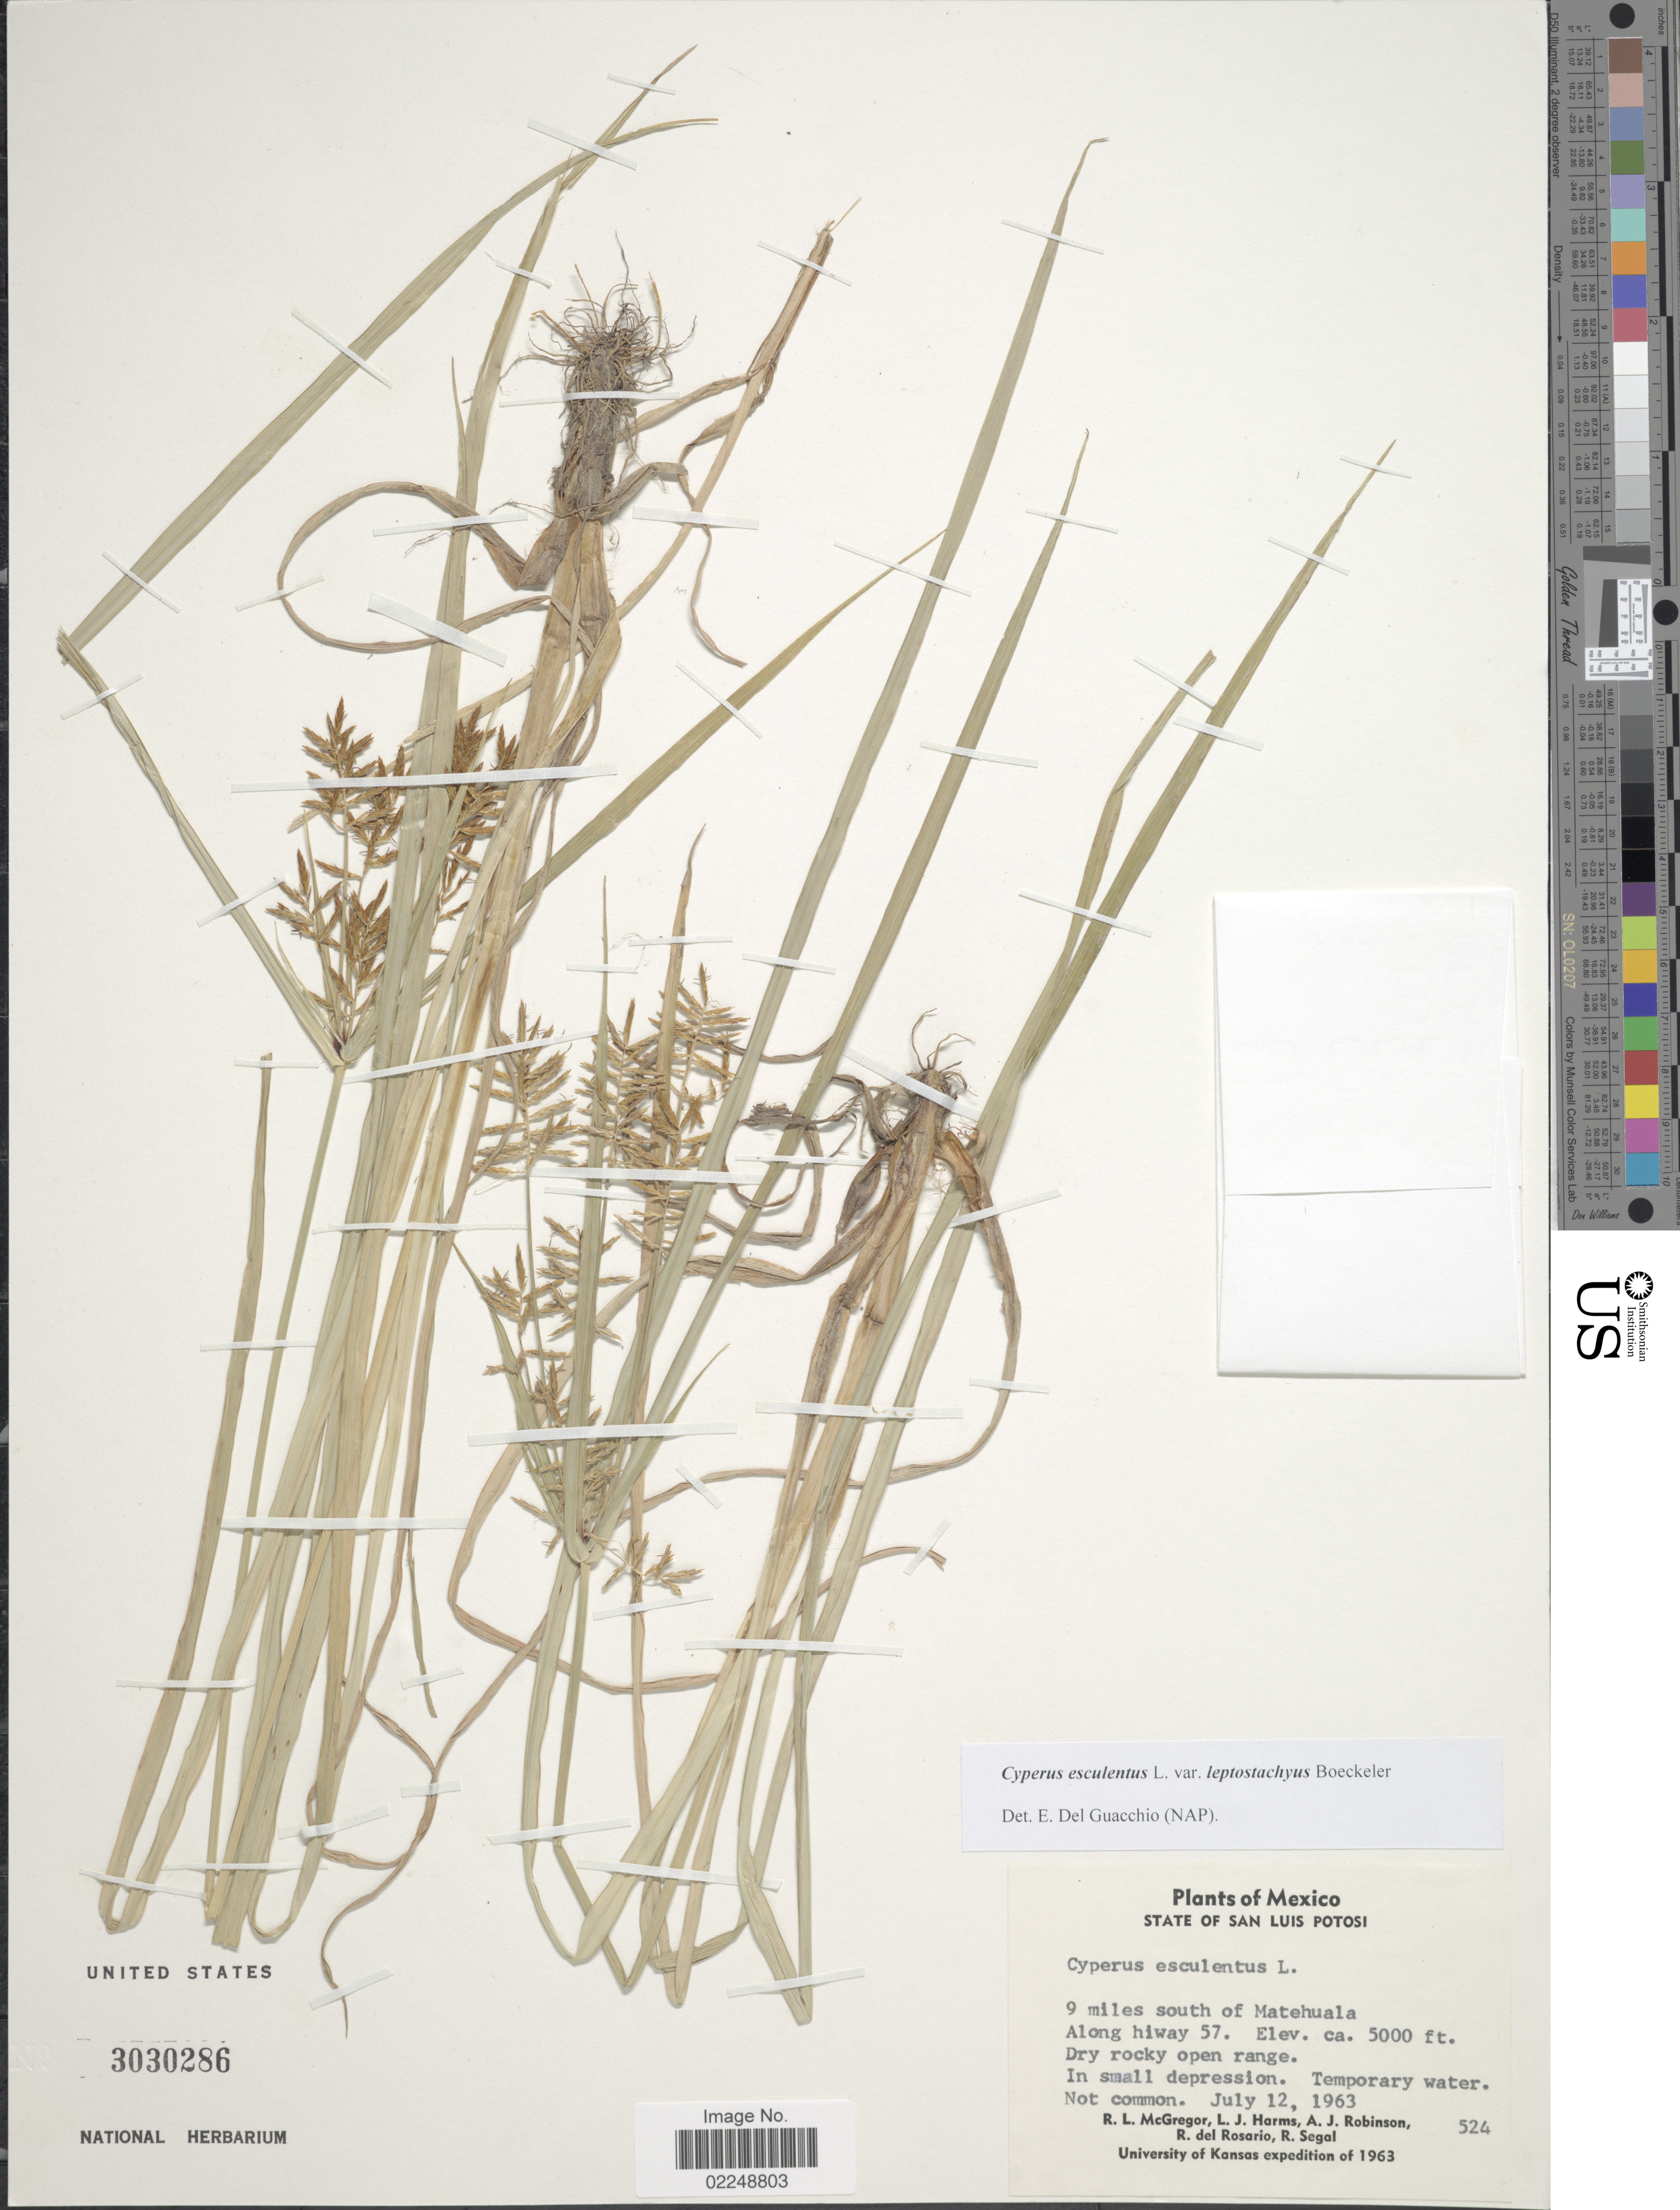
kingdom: Plantae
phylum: Tracheophyta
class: Liliopsida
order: Poales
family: Cyperaceae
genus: Cyperus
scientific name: Cyperus esculentus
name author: L.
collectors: R. McGregor, L. Harms, A. J. Robinson, R. del Rosario & R. Segal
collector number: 524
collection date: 1963-07-12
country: Mexico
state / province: San Luis Potosí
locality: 9 miles south of Matehuala, along Hiway 57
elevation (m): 1524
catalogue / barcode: US 3030286